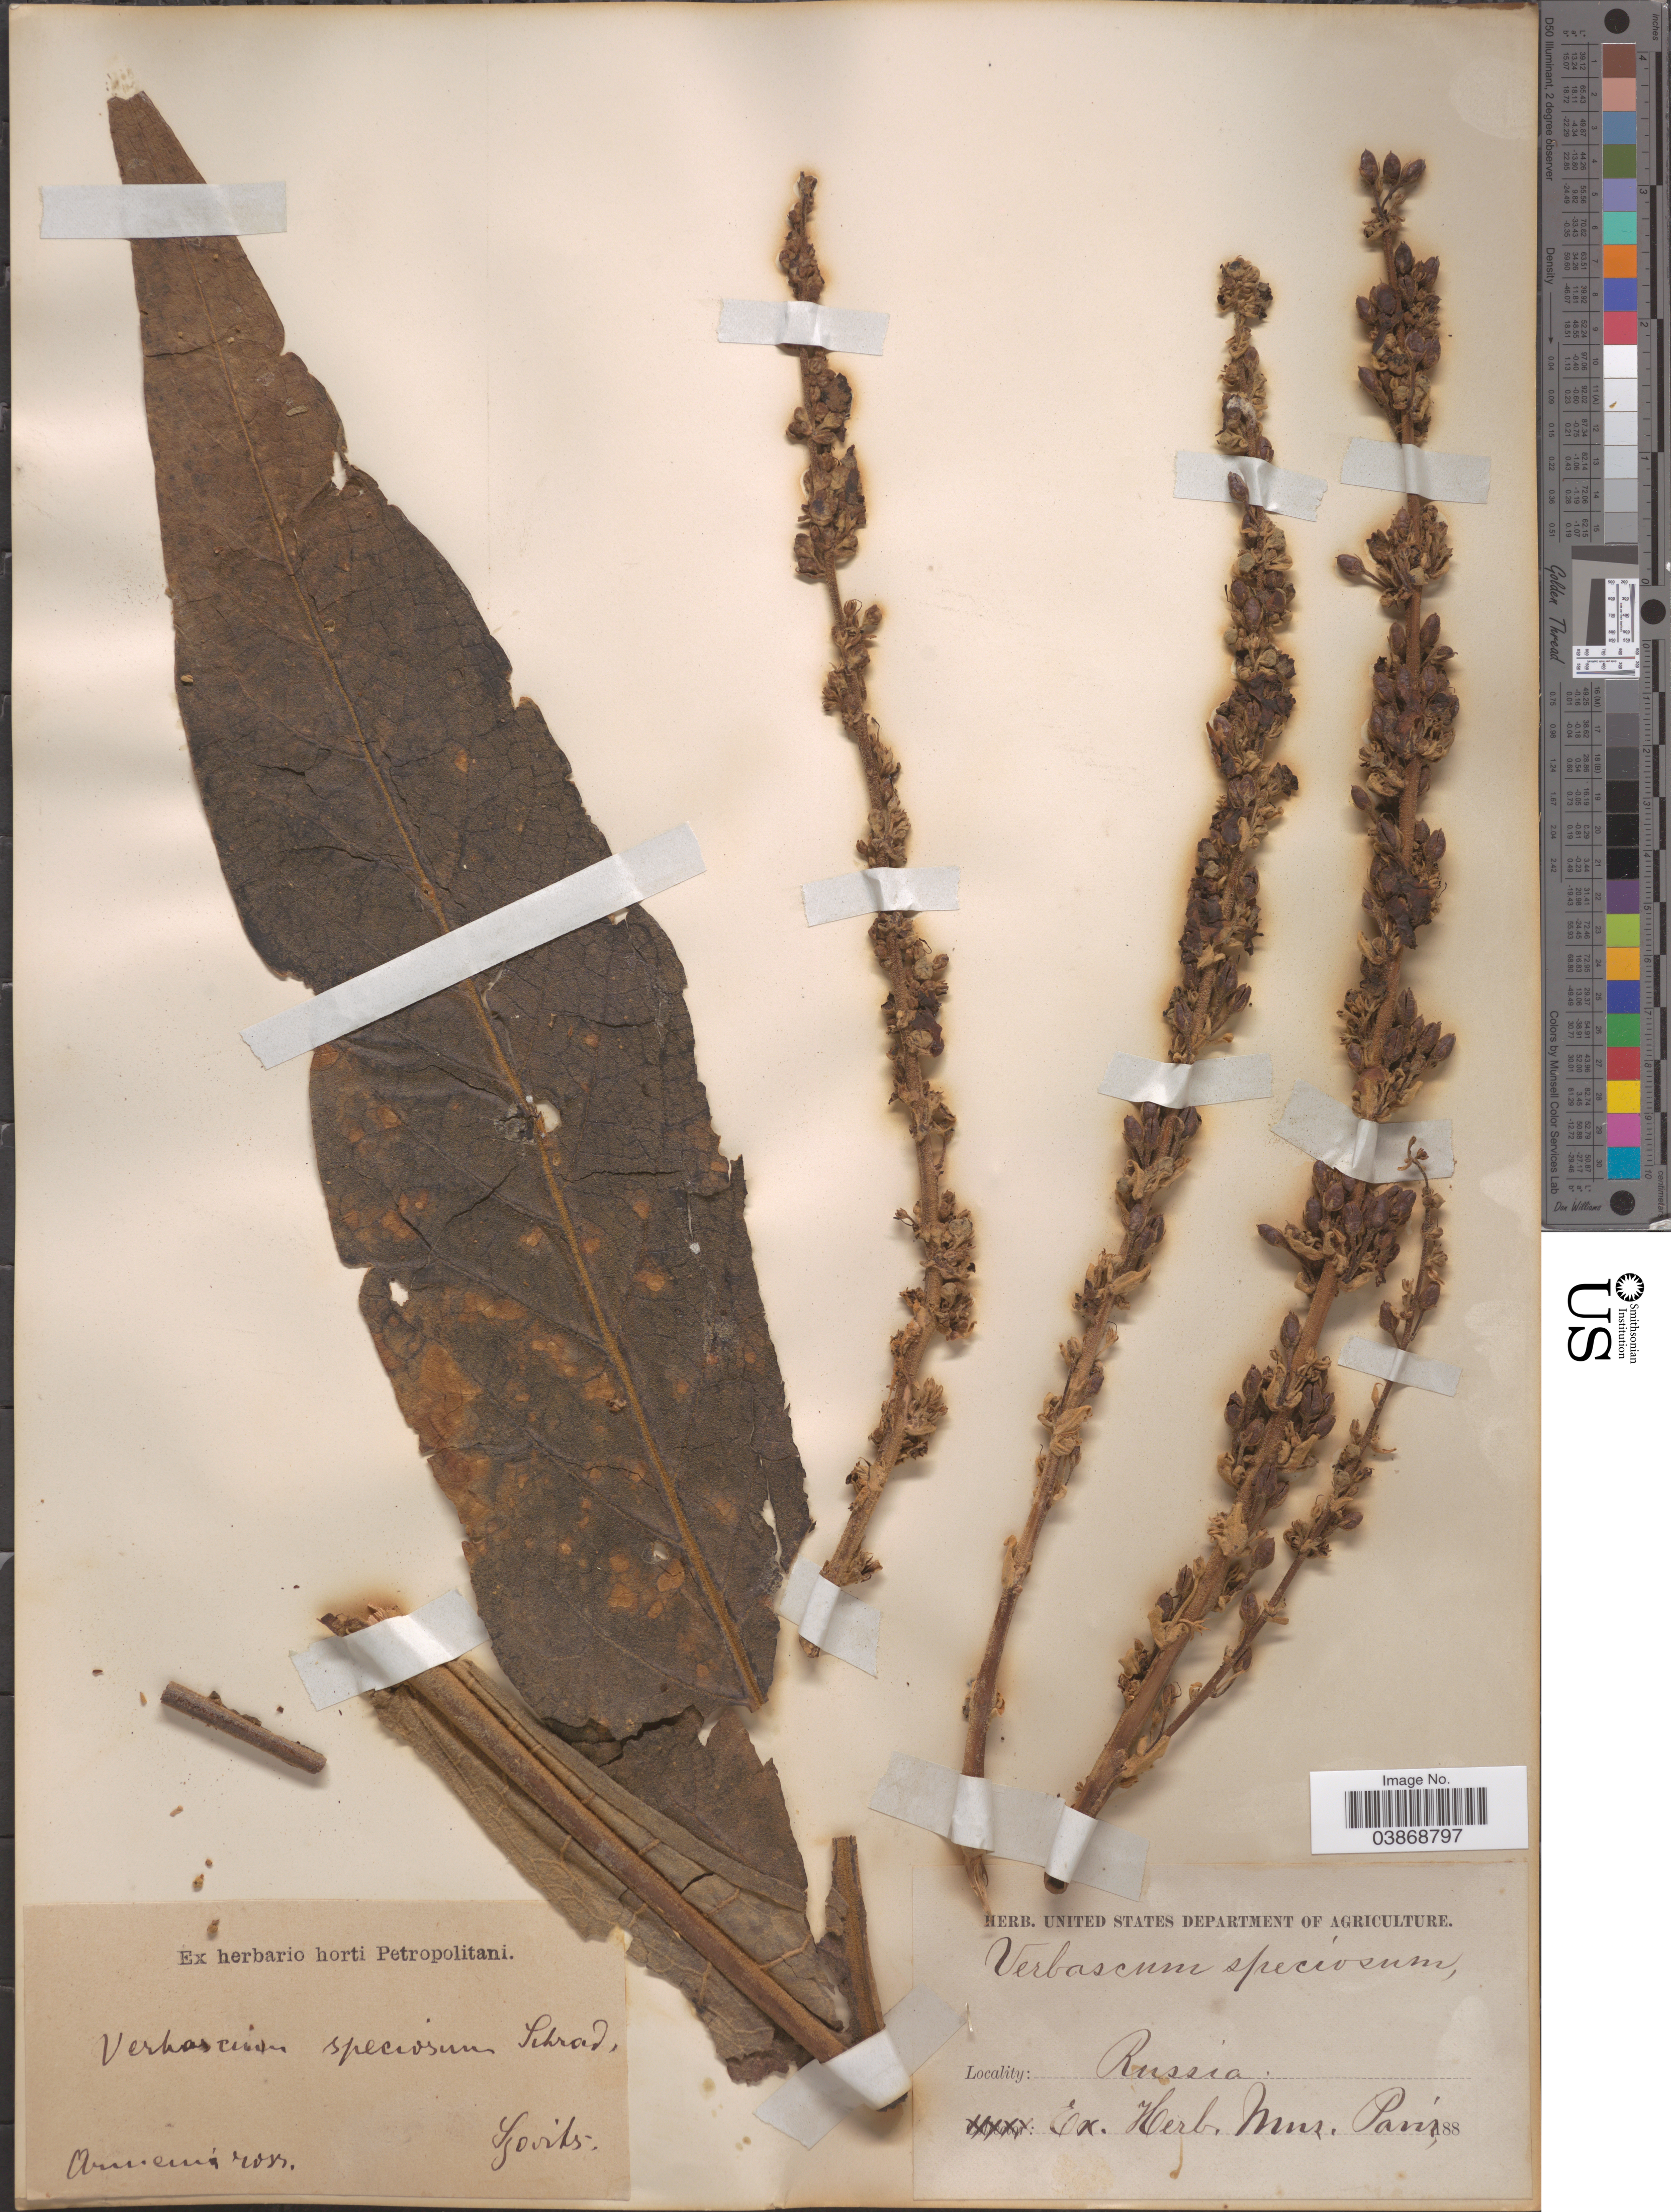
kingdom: Plantae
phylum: Tracheophyta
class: Magnoliopsida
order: Lamiales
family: Scrophulariaceae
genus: Verbascum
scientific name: Verbascum speciosum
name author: Schrad.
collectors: Szovits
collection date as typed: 188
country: Armenia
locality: Armenia ross.